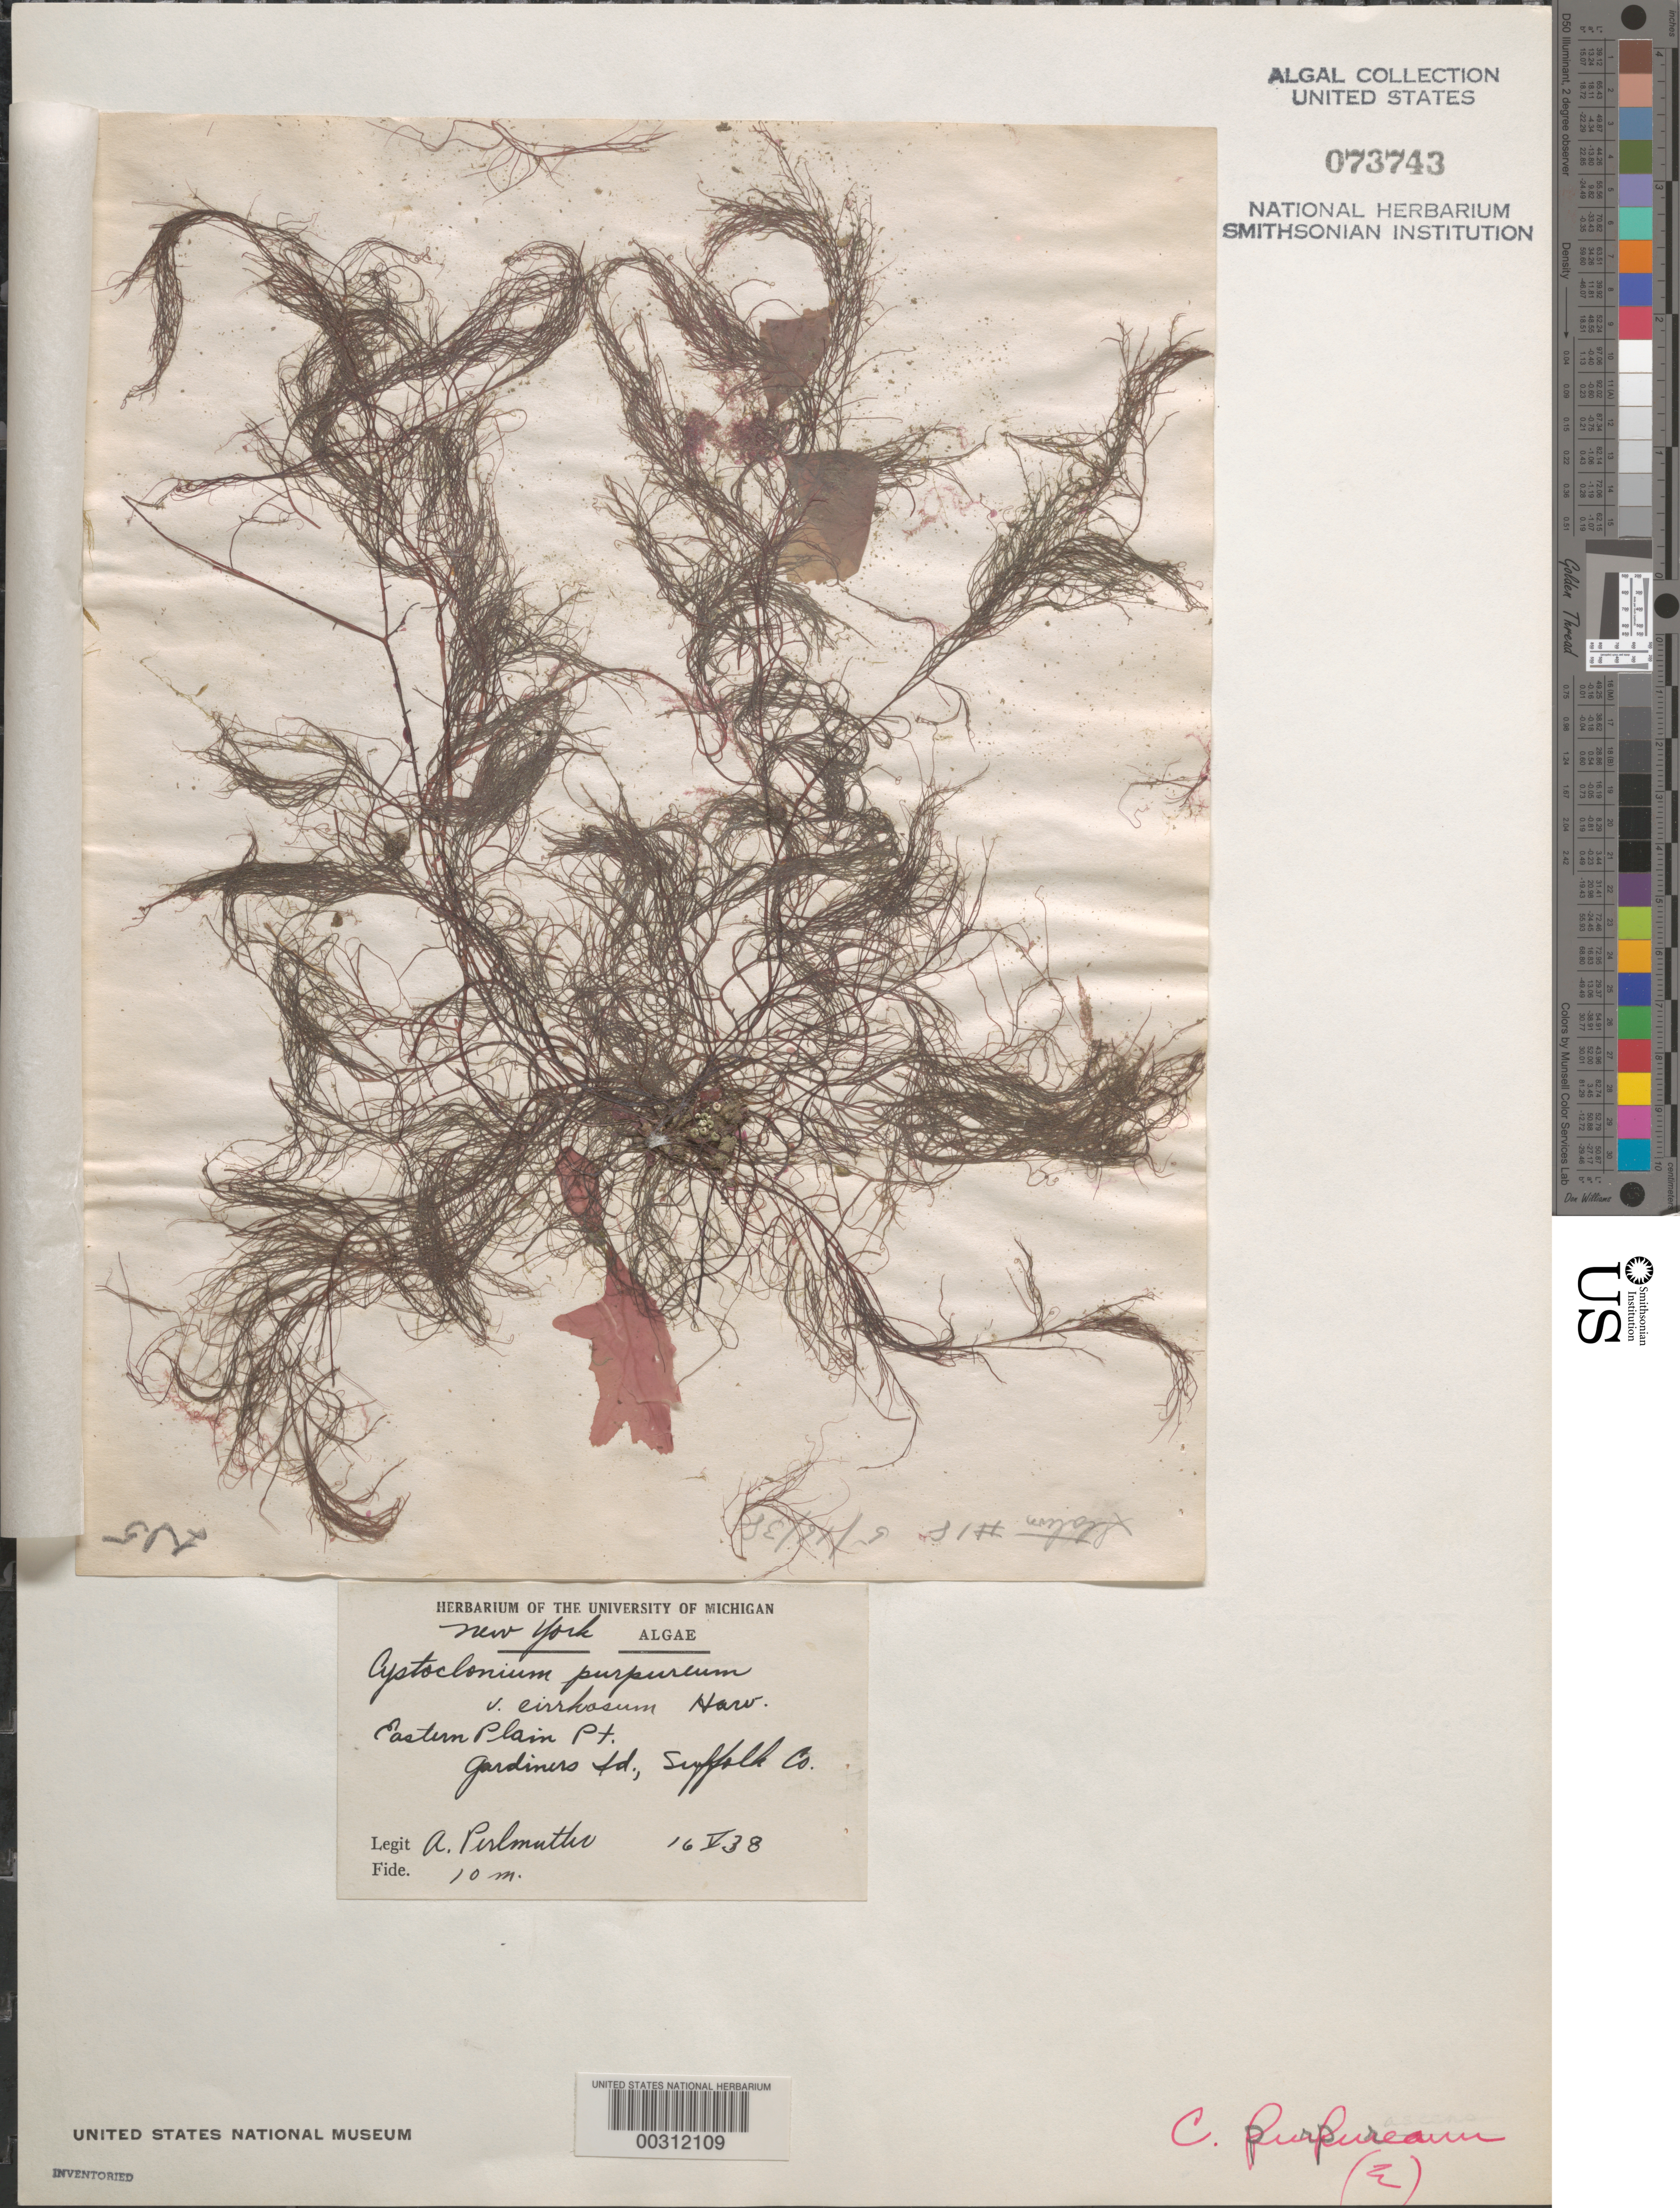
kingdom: Plantae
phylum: Rhodophyta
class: Florideophyceae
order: Gigartinales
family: Cystocloniaceae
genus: Cystoclonium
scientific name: Cystoclonium purpureum var. cirrhosum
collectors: A. Perlmutter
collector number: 18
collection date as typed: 16 May 1938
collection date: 1938-05-16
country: United States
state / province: New York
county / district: Suffolk County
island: Gardiners Island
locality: Eastern Plain Point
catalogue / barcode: US 73743